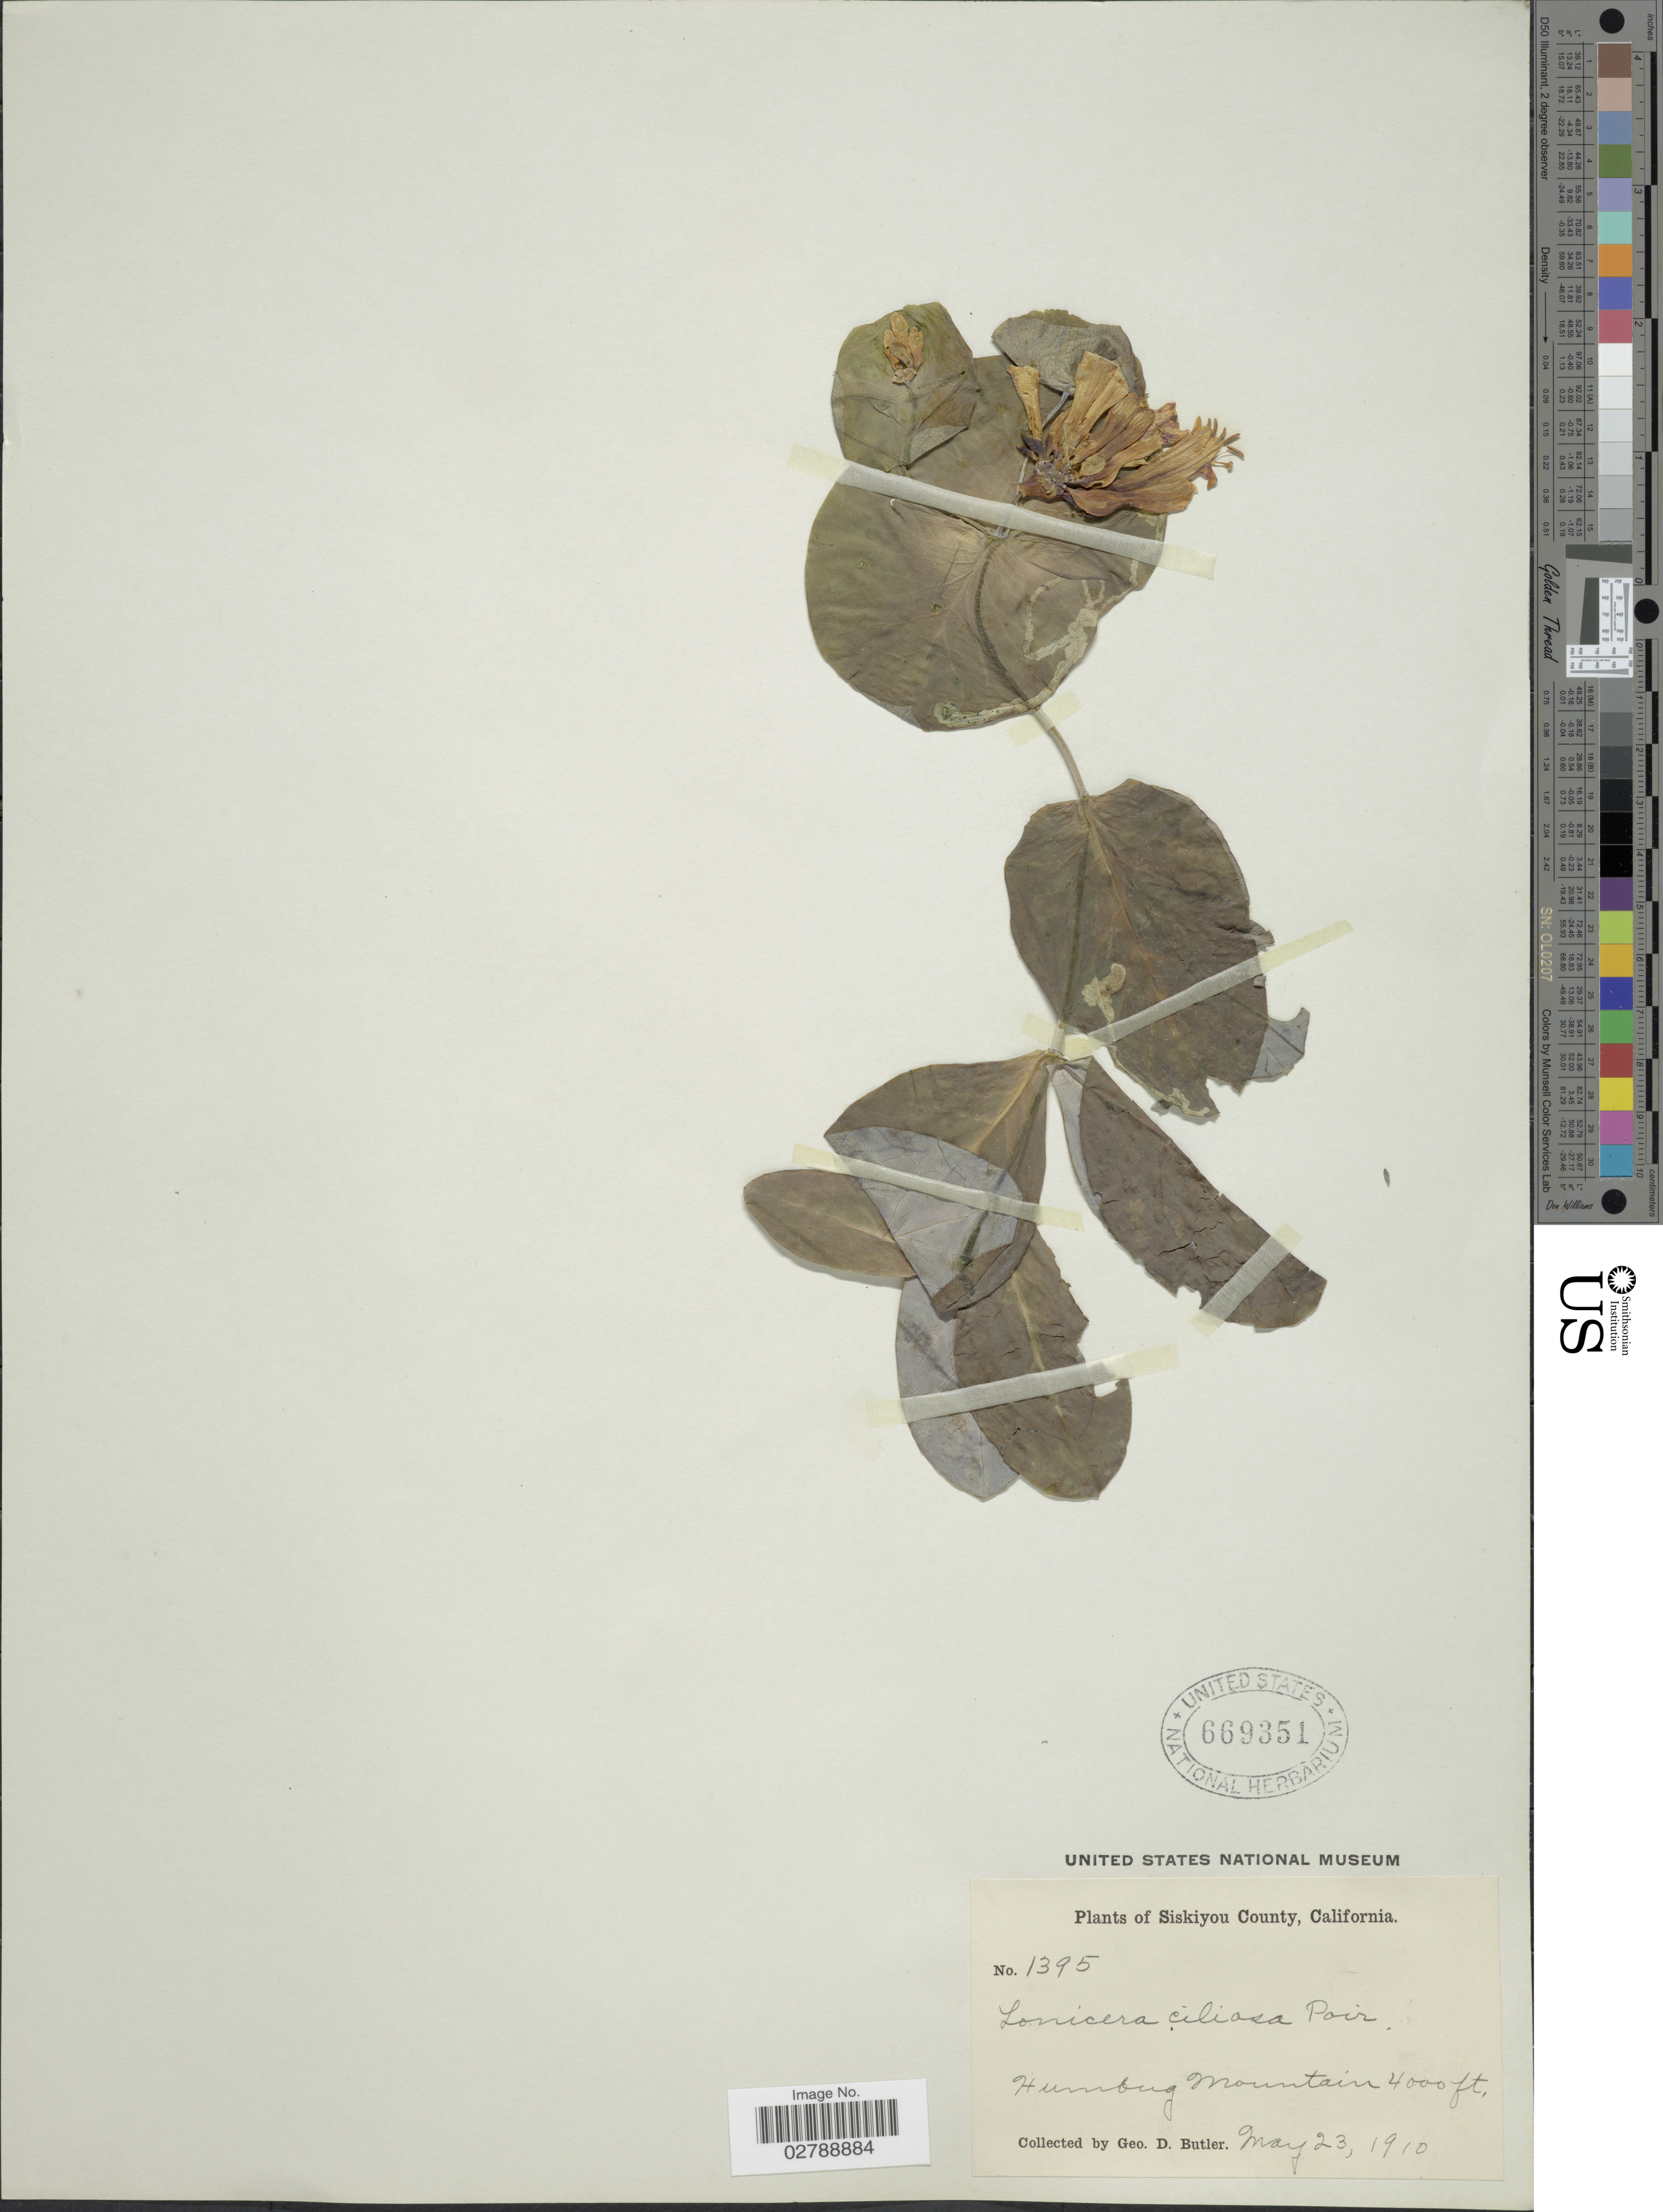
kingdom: Plantae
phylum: Tracheophyta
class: Magnoliopsida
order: Dipsacales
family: Caprifoliaceae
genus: Lonicera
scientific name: Lonicera ciliosa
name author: Poir.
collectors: G. D. Butler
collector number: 1395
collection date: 1910-05-23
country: United States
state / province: California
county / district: Siskiyou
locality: Siskiyou County. Humbug Mountain.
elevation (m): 1219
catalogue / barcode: US 669351